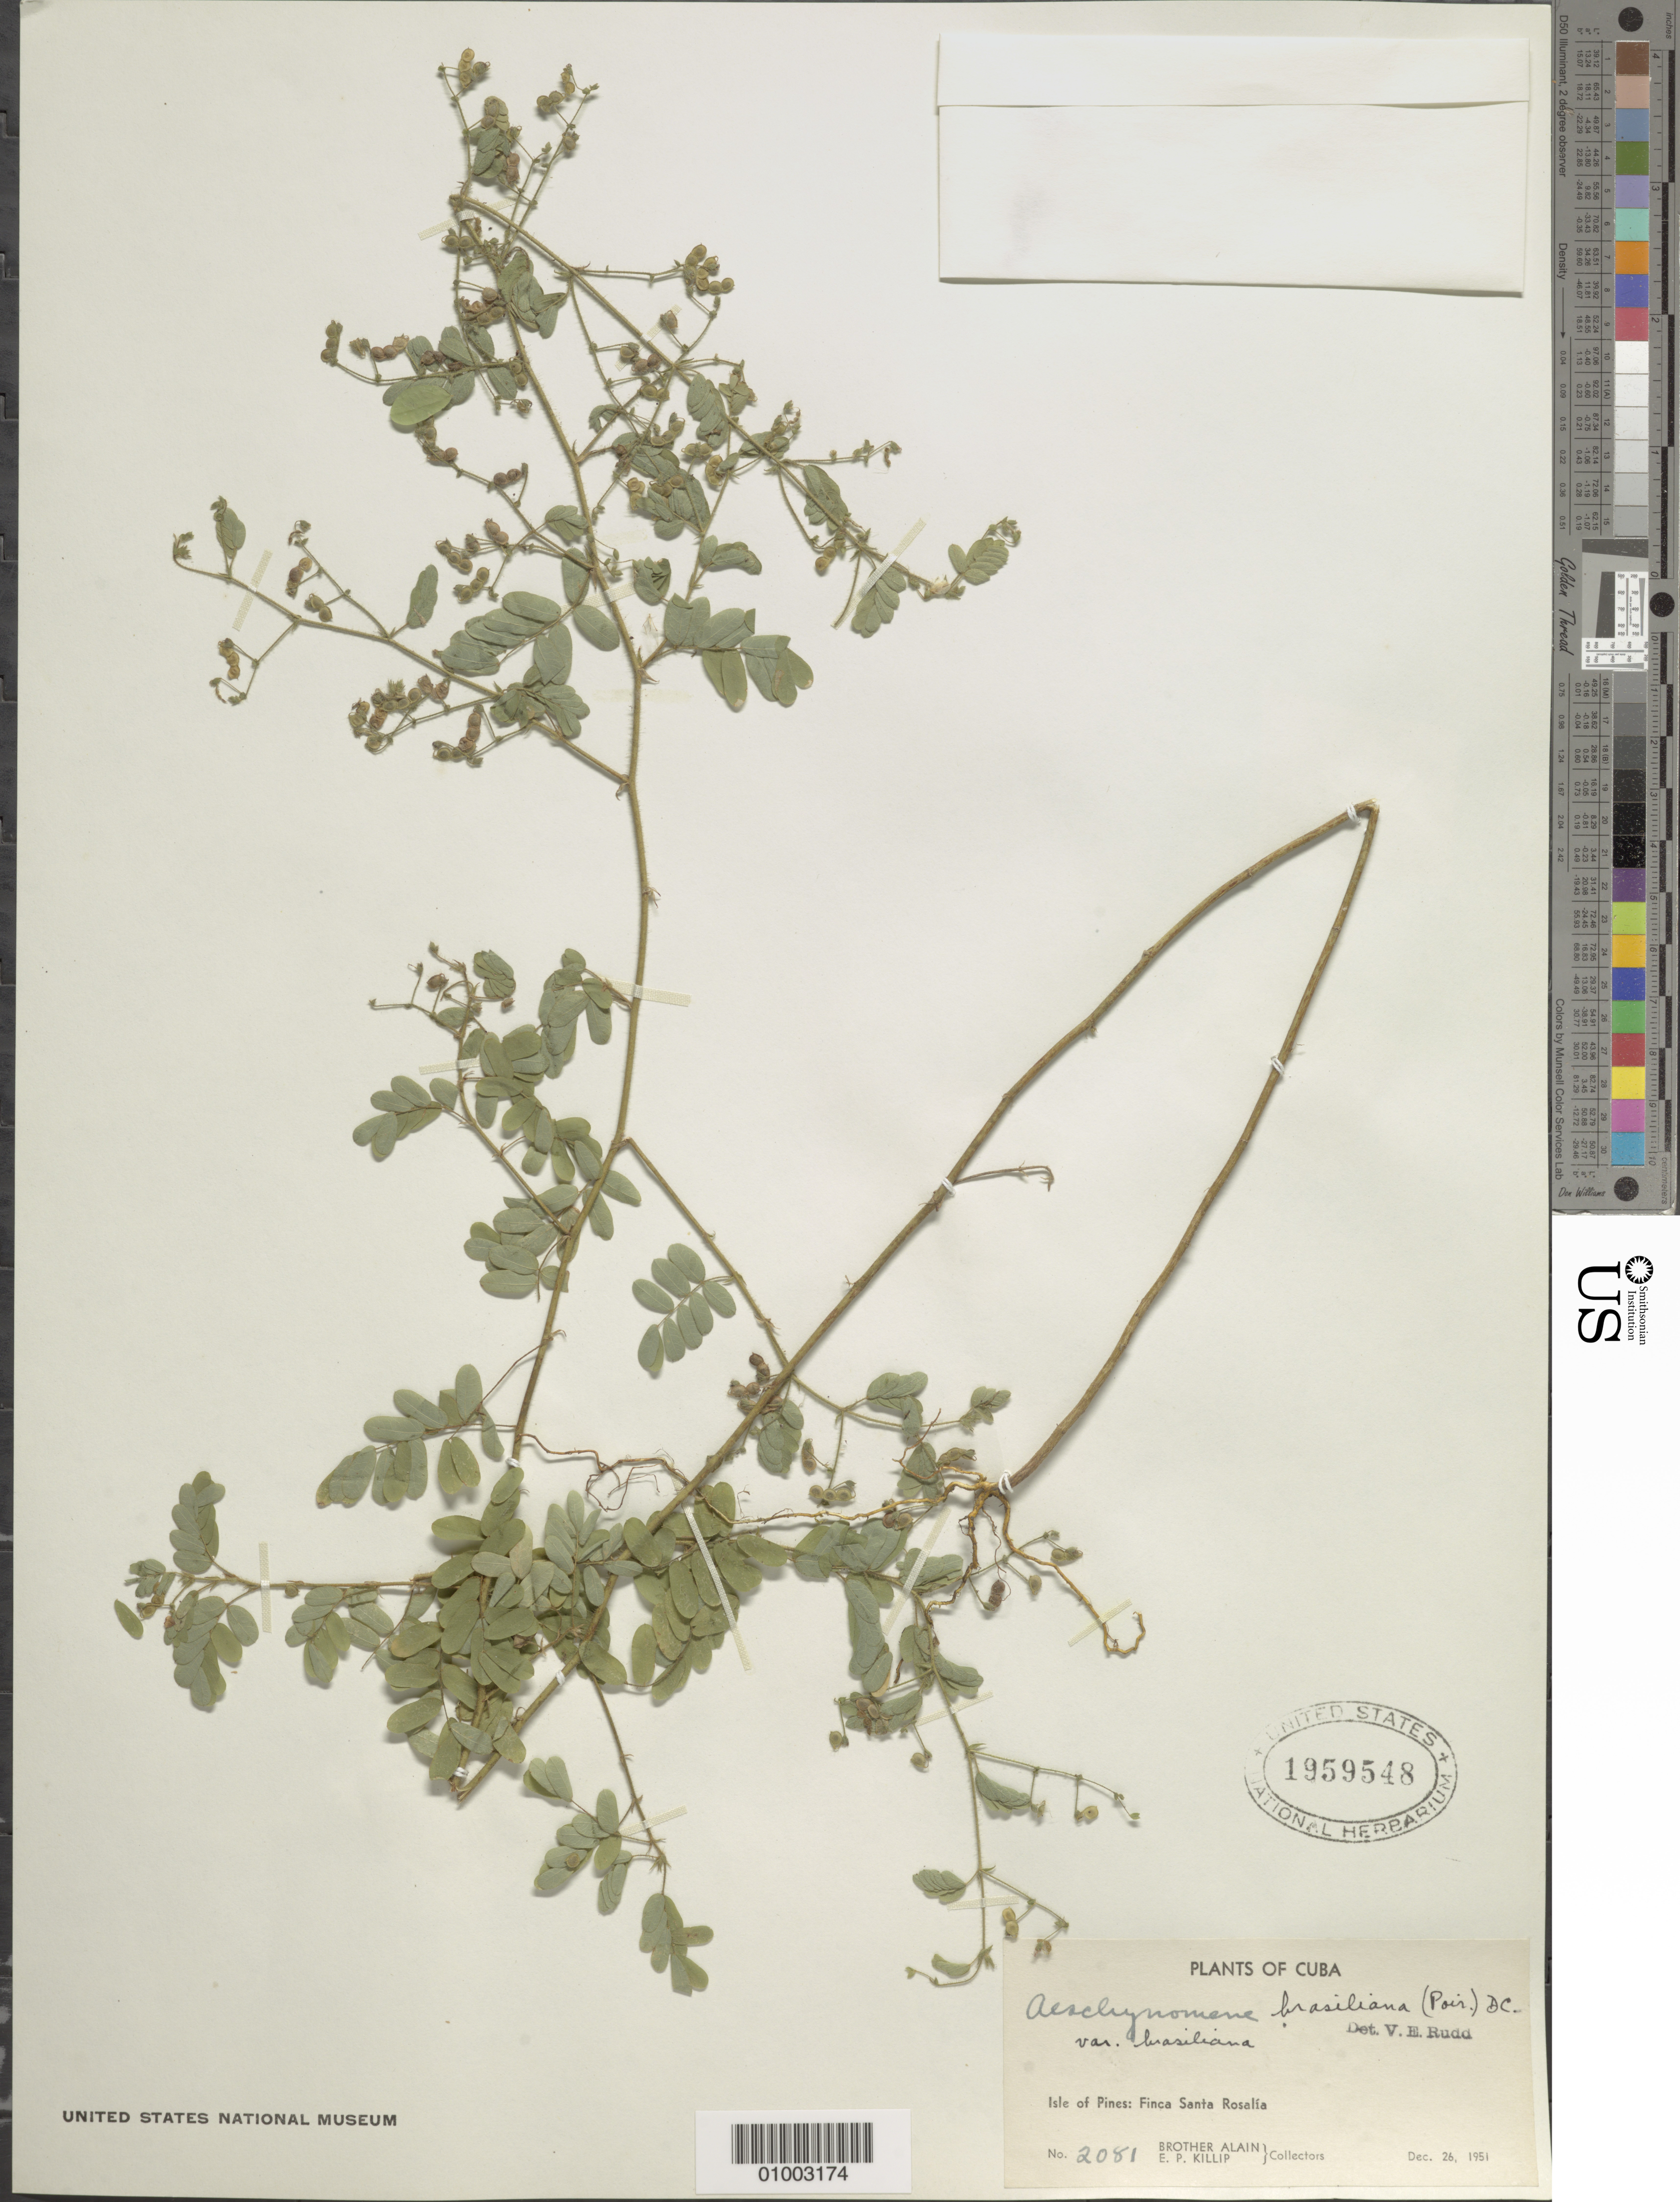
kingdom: Plantae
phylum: Tracheophyta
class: Magnoliopsida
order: Fabales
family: Fabaceae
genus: Aeschynomene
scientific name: Aeschynomene brasiliana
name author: (Poir.) DC.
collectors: A. H. Liogier & E. P. Killip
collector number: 2081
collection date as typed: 26 Dec 1951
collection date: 1951-12-26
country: Cuba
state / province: Isla de la Juventud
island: Isla de la Juventud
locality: Isle of Pines, Finca Santa Rosalia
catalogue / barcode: US 1959548